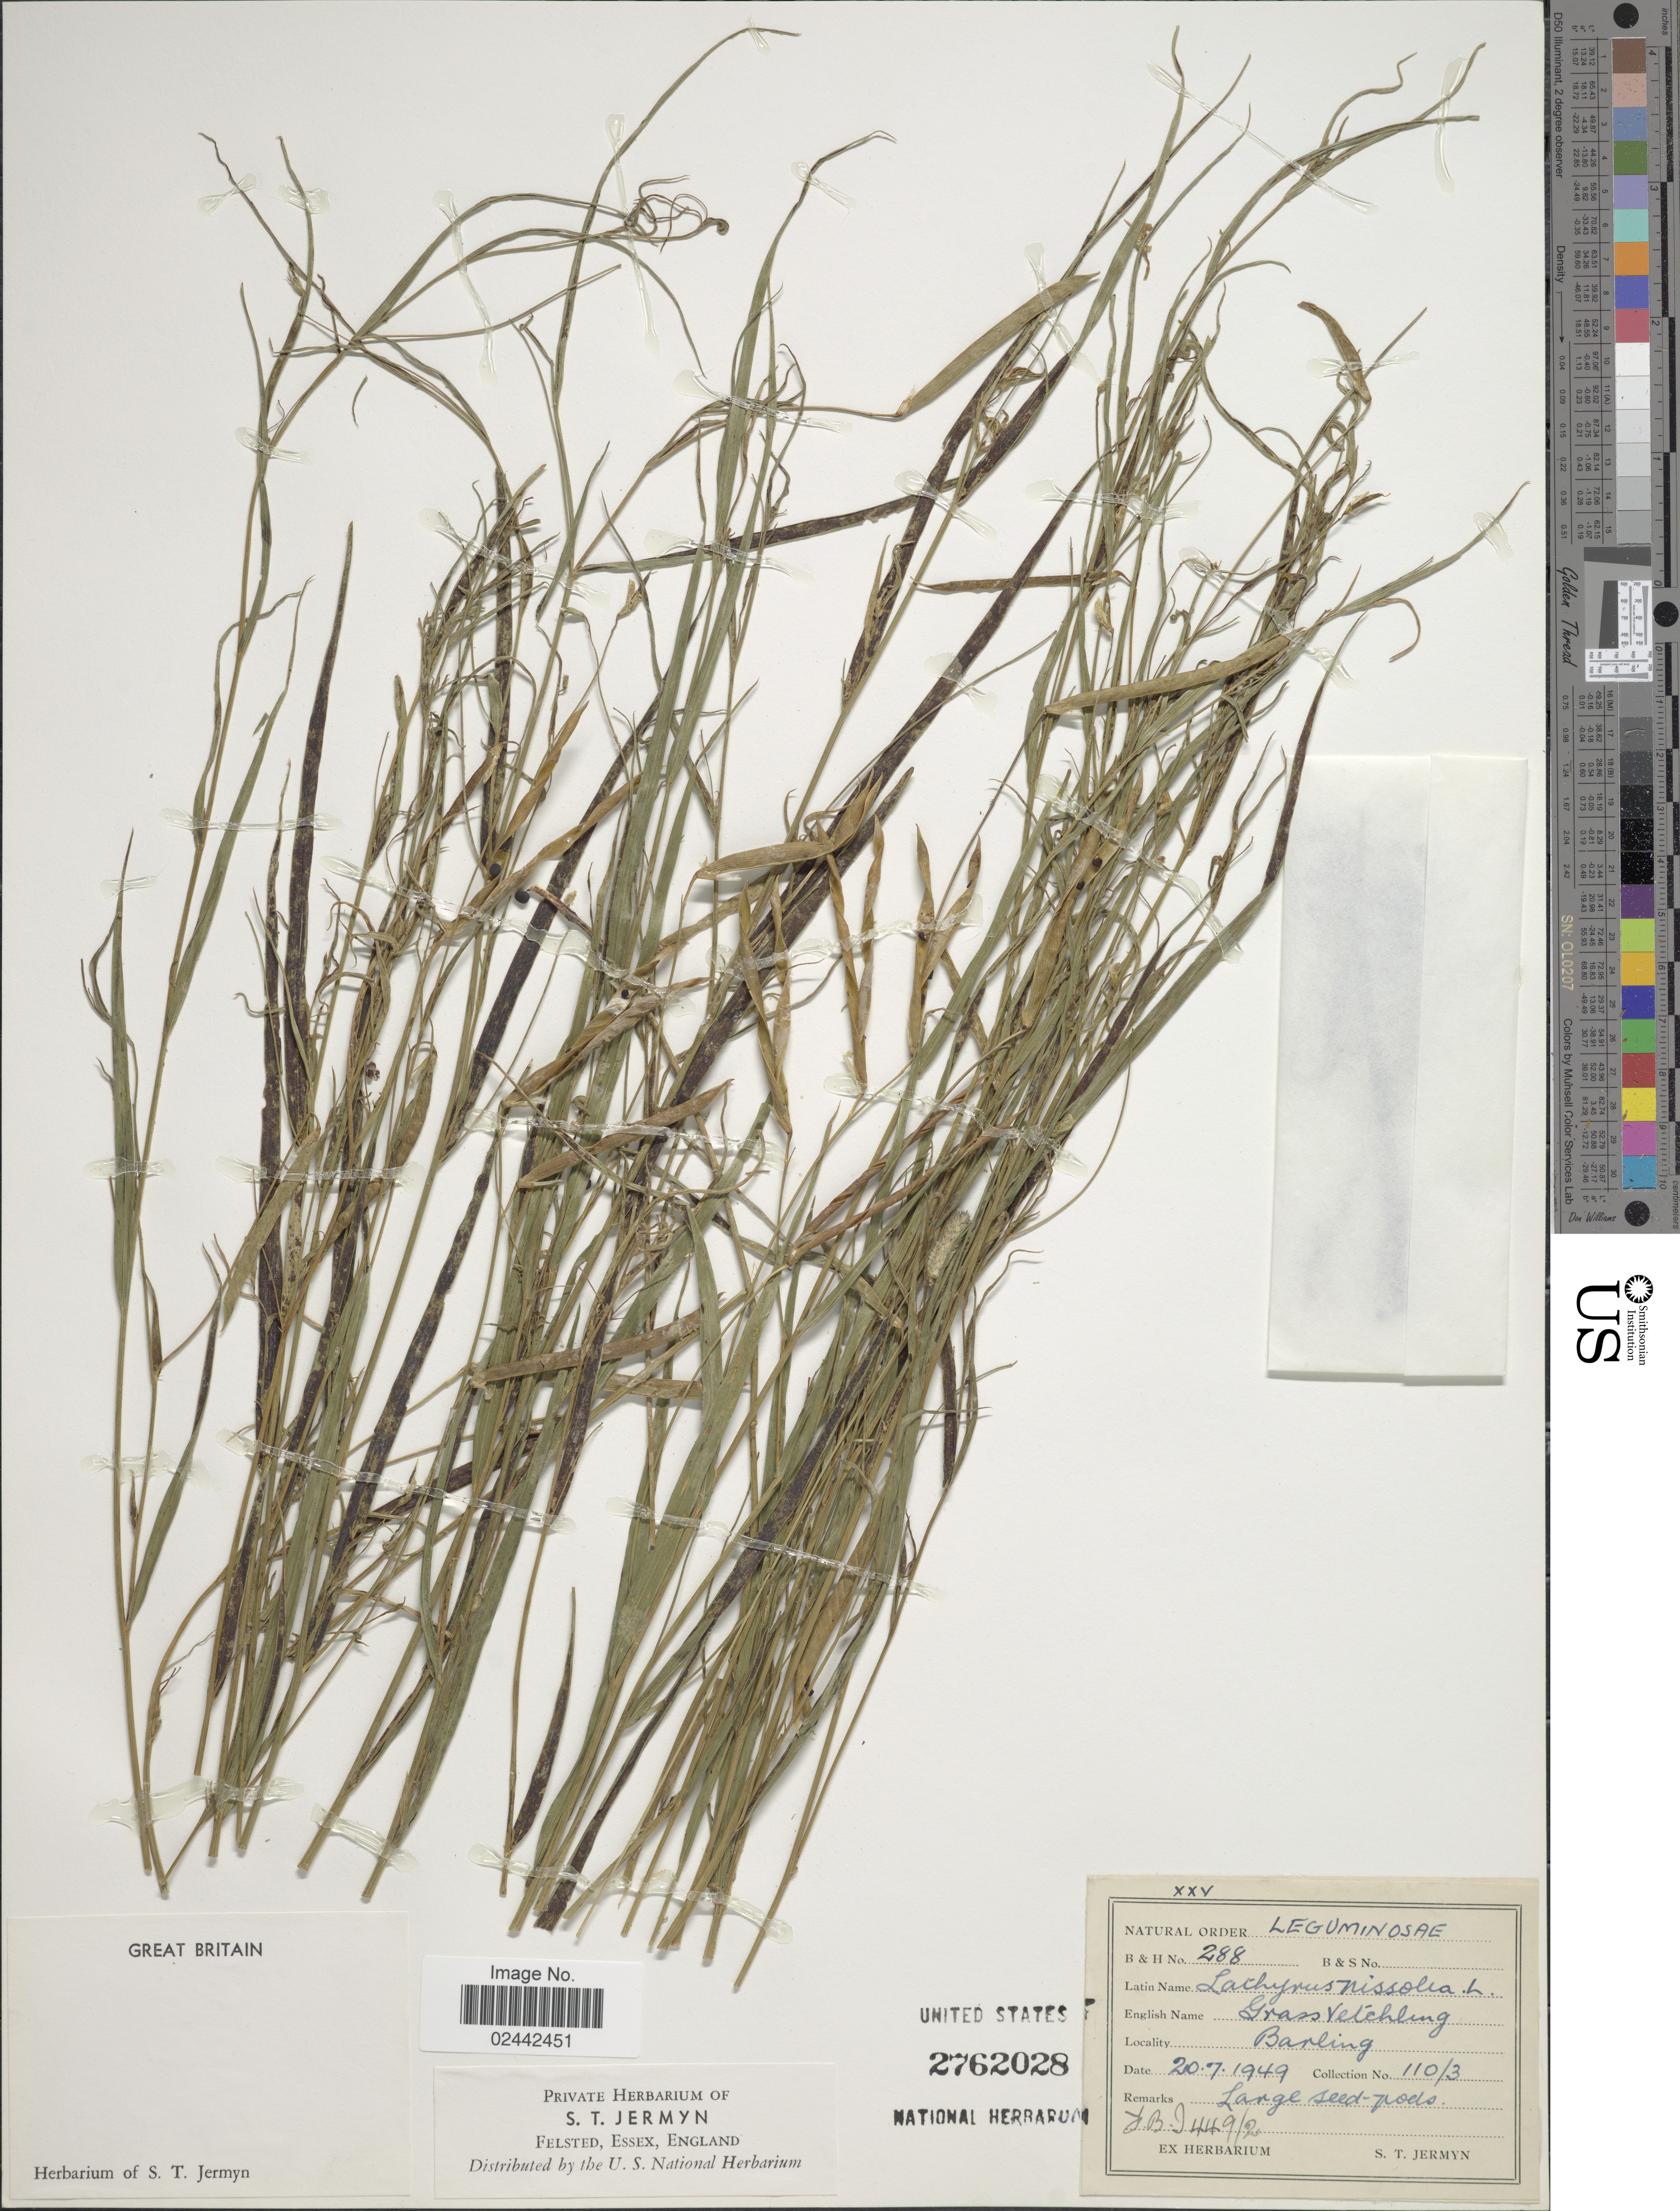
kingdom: Plantae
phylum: Tracheophyta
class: Magnoliopsida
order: Fabales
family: Fabaceae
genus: Lathyrus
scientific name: Lathyrus nissolia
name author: L.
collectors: S. Jermyn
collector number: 288/110/3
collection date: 1949-07-20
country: United Kingdom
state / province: England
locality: Barling. Great Britain.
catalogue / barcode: US 2762028